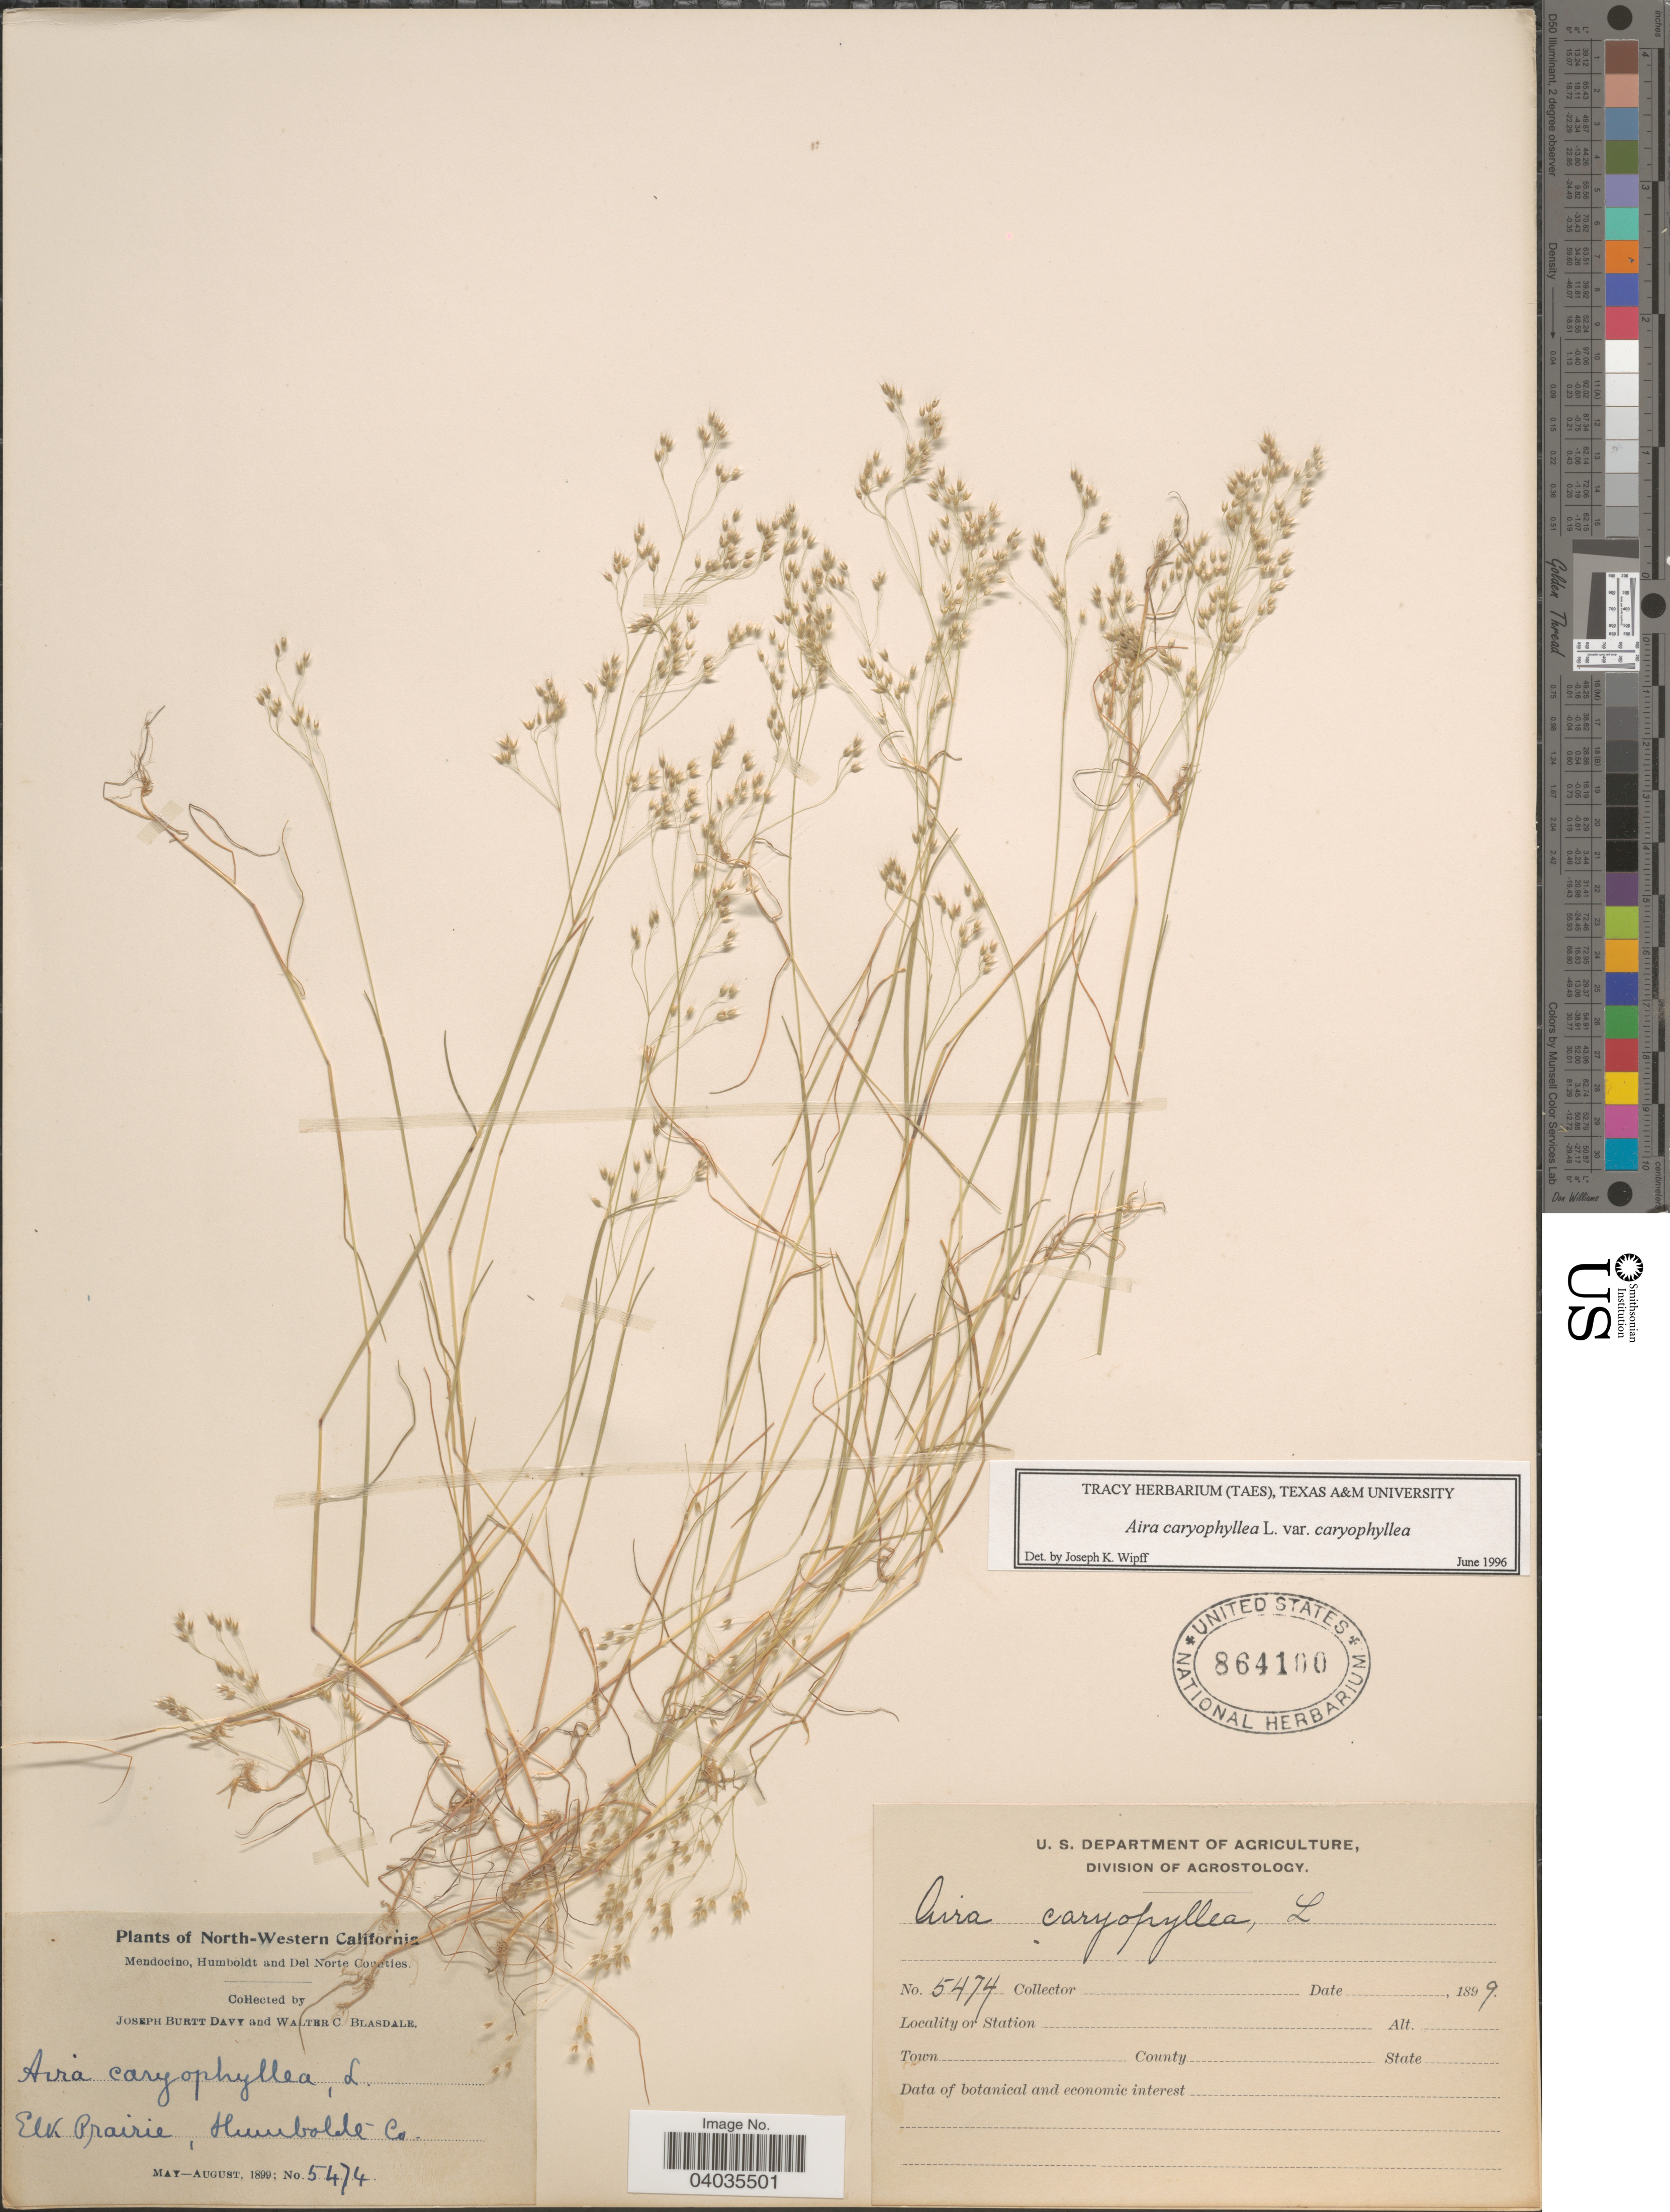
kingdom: Plantae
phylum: Tracheophyta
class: Liliopsida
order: Poales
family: Poaceae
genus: Aira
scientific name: Aira caryophyllea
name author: L.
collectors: J. Burtt Davy & W. Blasdale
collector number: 5474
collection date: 1899-05/1899-08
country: United States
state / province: California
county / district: Humboldt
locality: North-Western California. Elk Prairie, Humboldt Co.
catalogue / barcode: US 864100